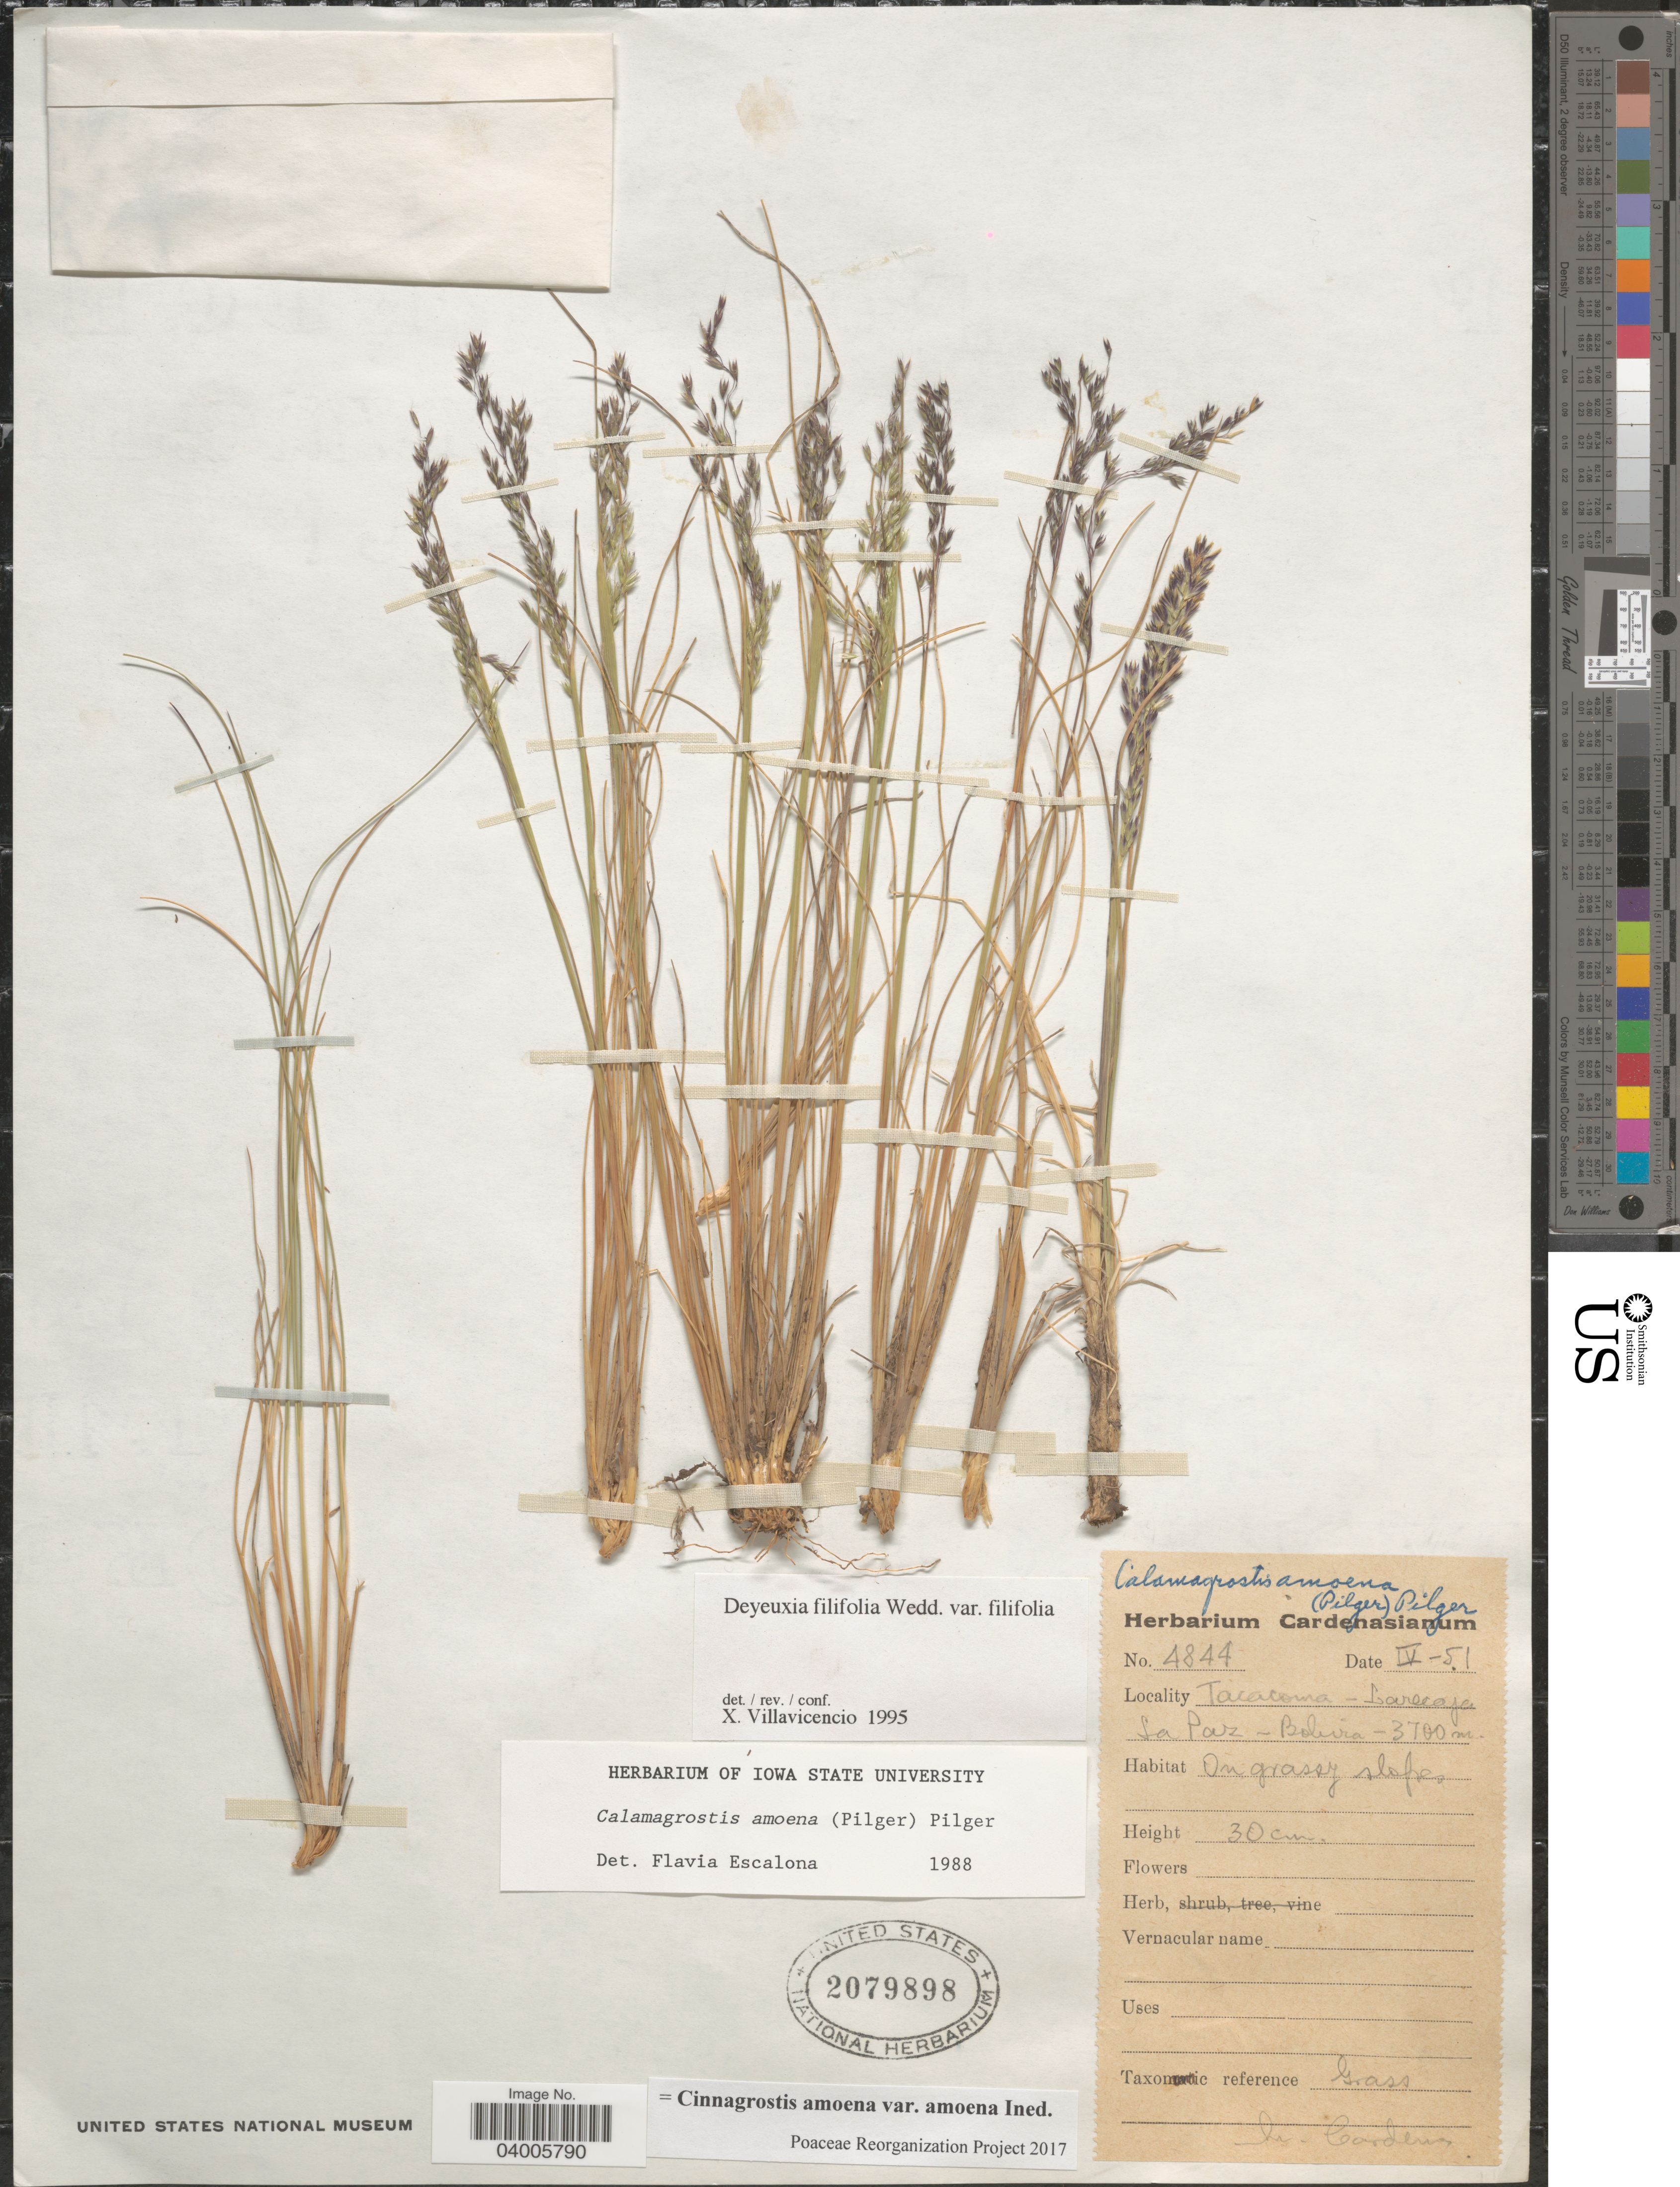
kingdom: Plantae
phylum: Tracheophyta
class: Liliopsida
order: Poales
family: Poaceae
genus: Cinnagrostis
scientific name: Cinnagrostis filifolia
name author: (Wedd.) P.M. Peterson et al.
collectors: M. Cárdenas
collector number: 4844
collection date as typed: Transcribed d/m/y: /4/51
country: Bolivia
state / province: La Paz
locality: Tacacoma - Larecaja.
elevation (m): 3700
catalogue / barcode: US 2079898